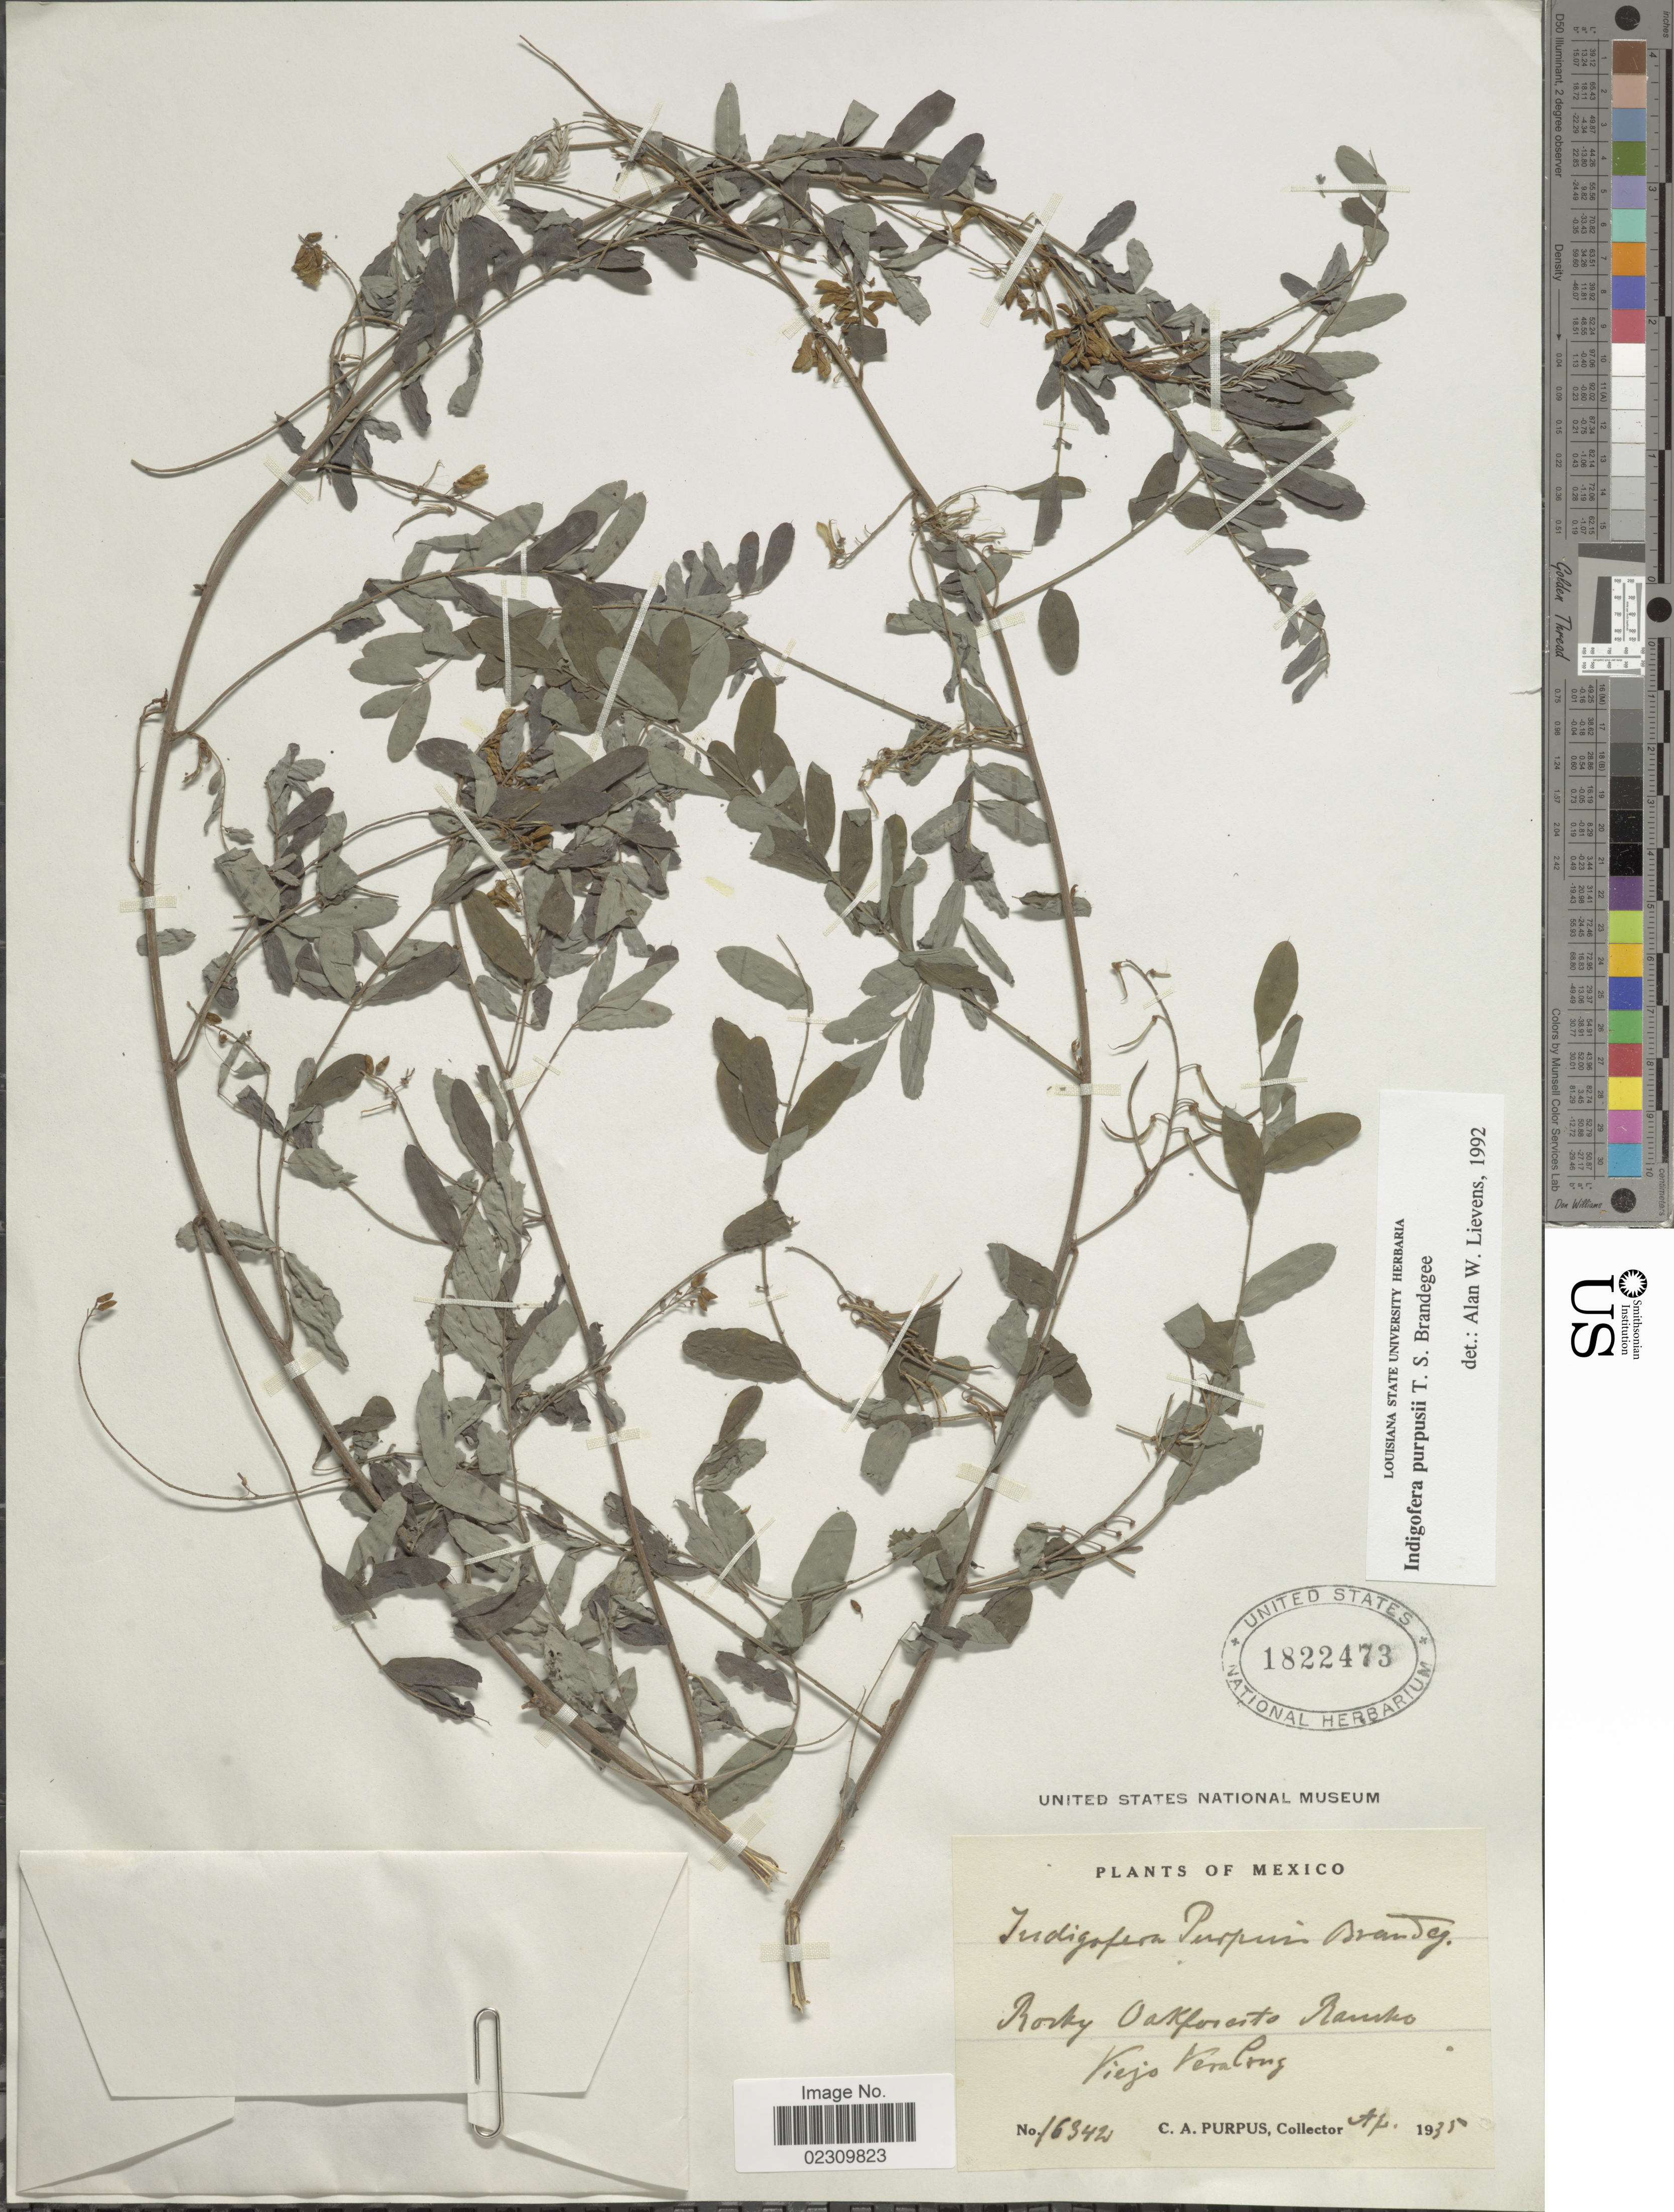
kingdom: Plantae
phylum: Tracheophyta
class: Magnoliopsida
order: Fabales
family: Fabaceae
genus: Indigofera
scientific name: Indigofera purpusii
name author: Brandegee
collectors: C. A. Purpus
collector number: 16342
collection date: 1935-04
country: Mexico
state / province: Veracruz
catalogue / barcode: US 1822473